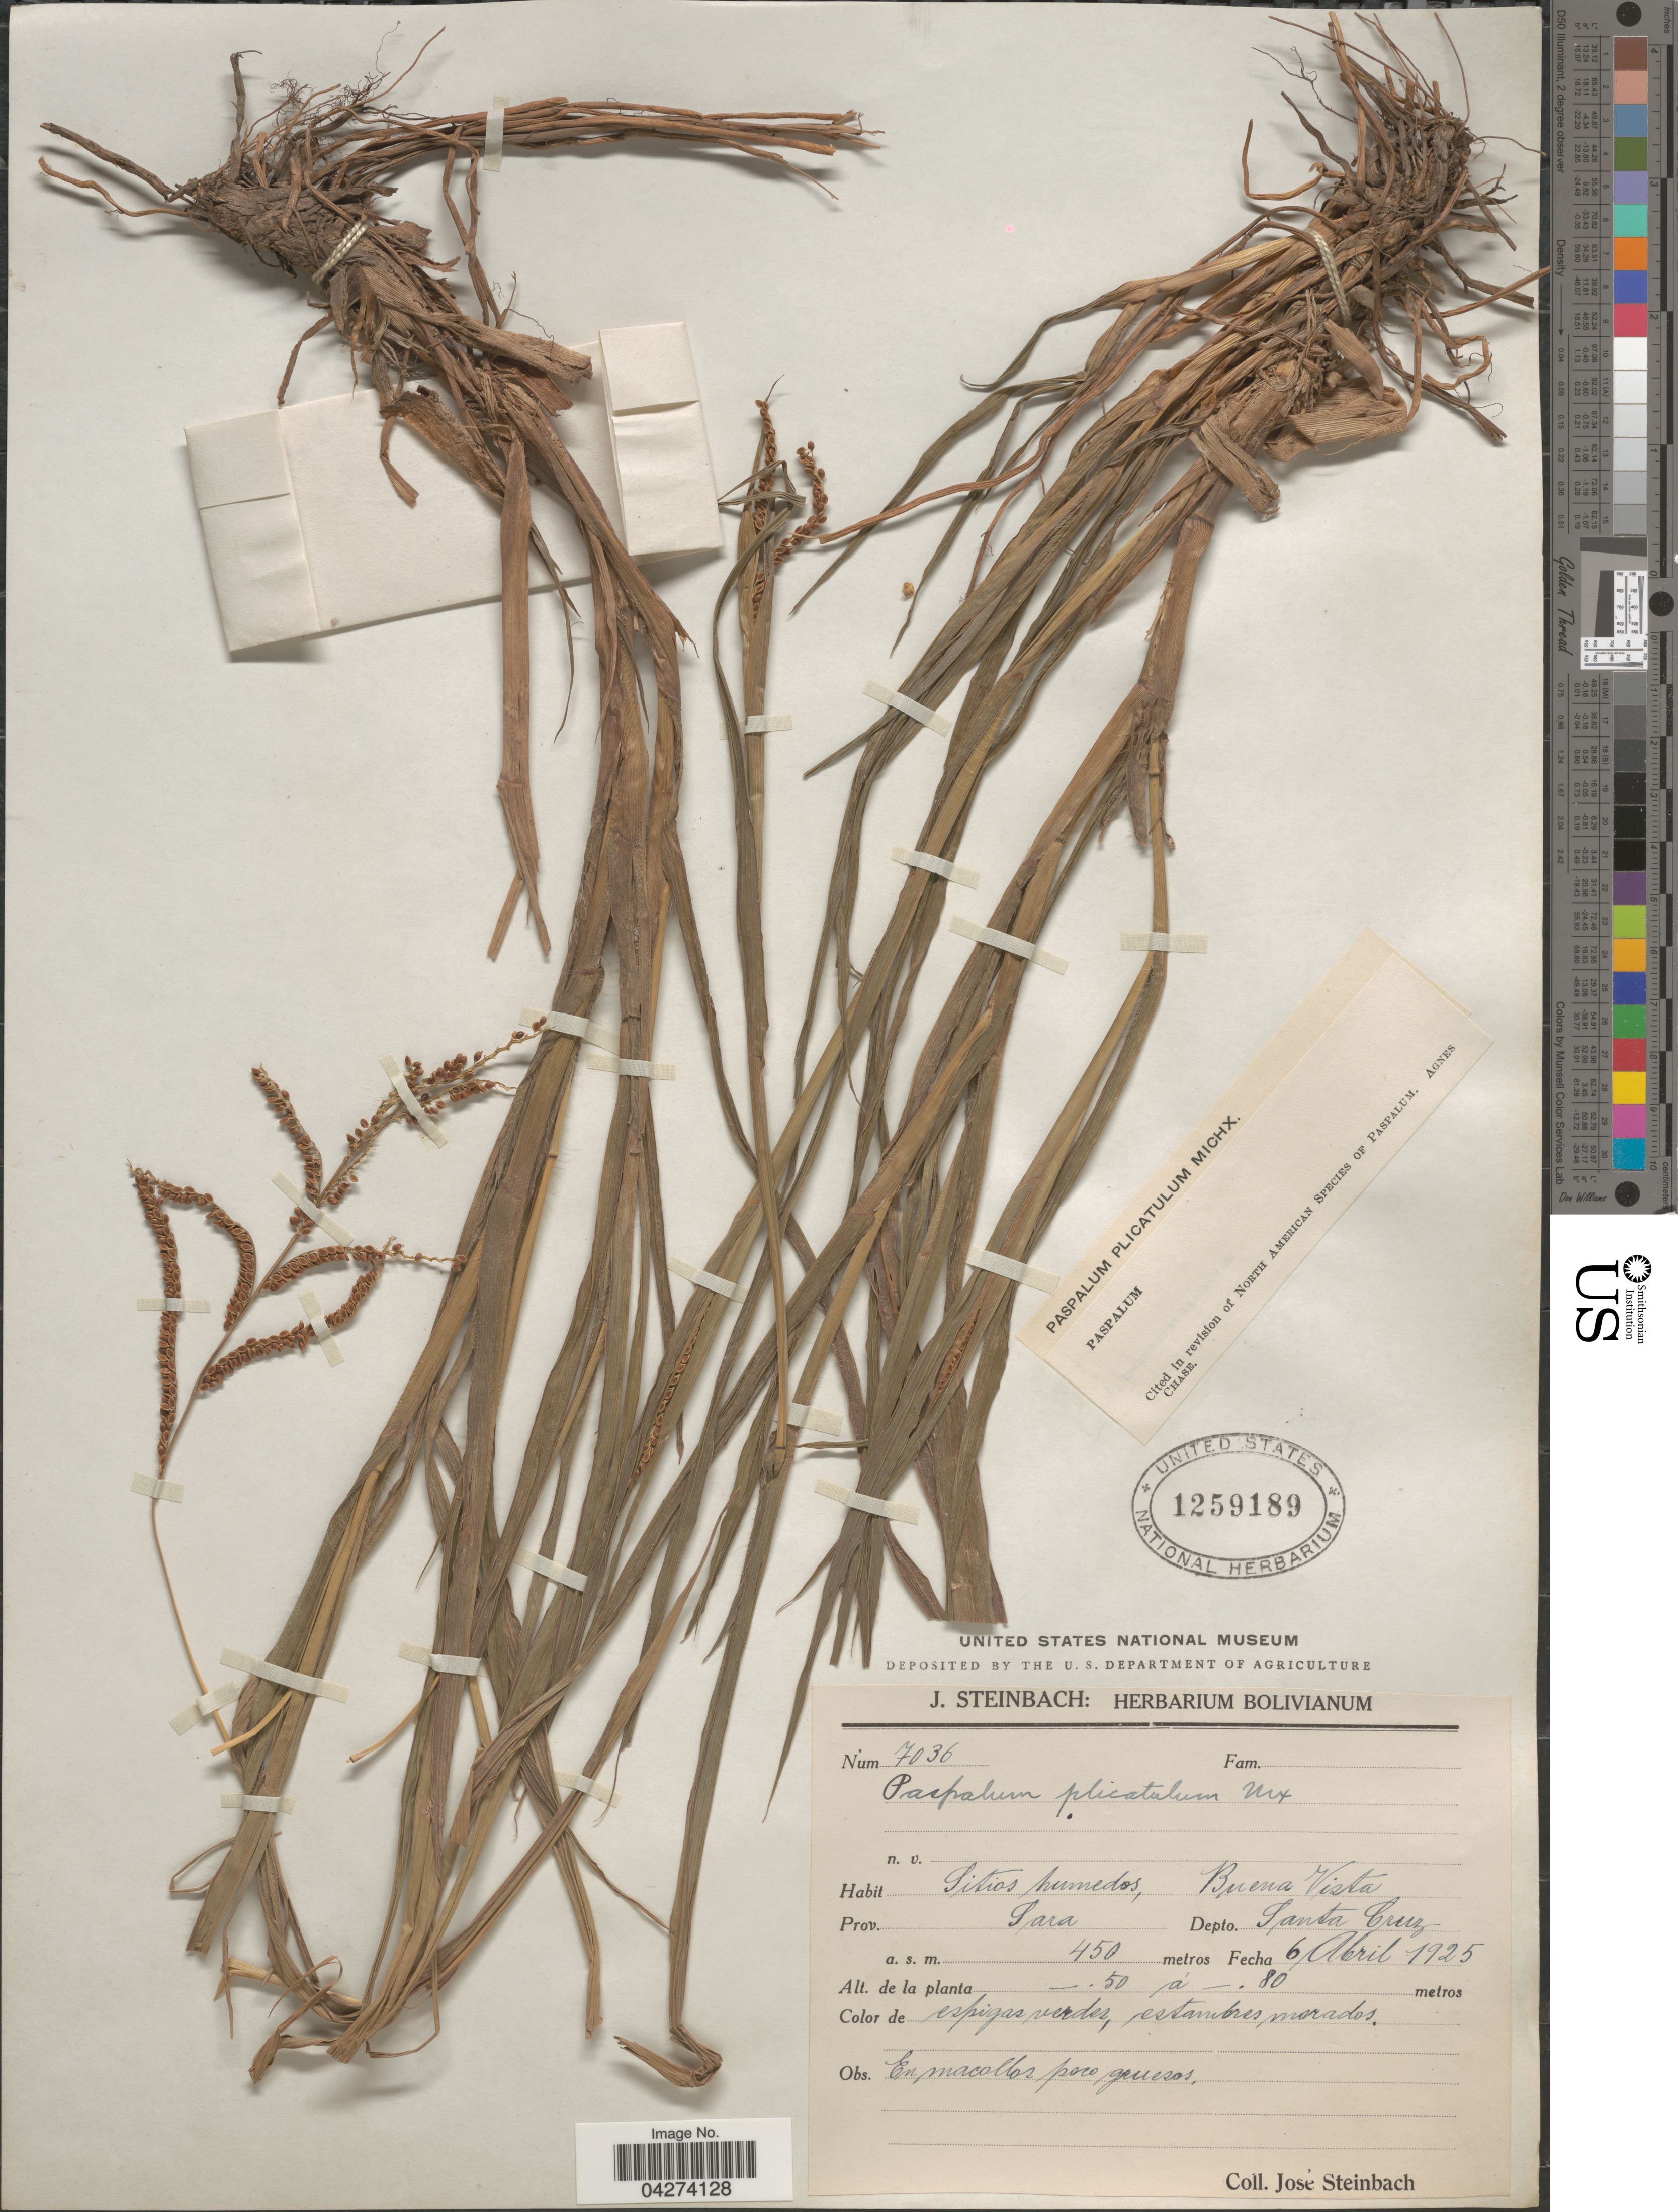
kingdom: Plantae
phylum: Tracheophyta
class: Liliopsida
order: Poales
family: Poaceae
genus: Paspalum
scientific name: Paspalum plicatulum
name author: Michx.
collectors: J. Steinbach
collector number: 7036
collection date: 1925-04-06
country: Bolivia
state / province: Santa Cruz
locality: Sitios humedos, Buena Vista. Prov. Sara. Depto. Santa Cruz.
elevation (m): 450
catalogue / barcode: US 1259189